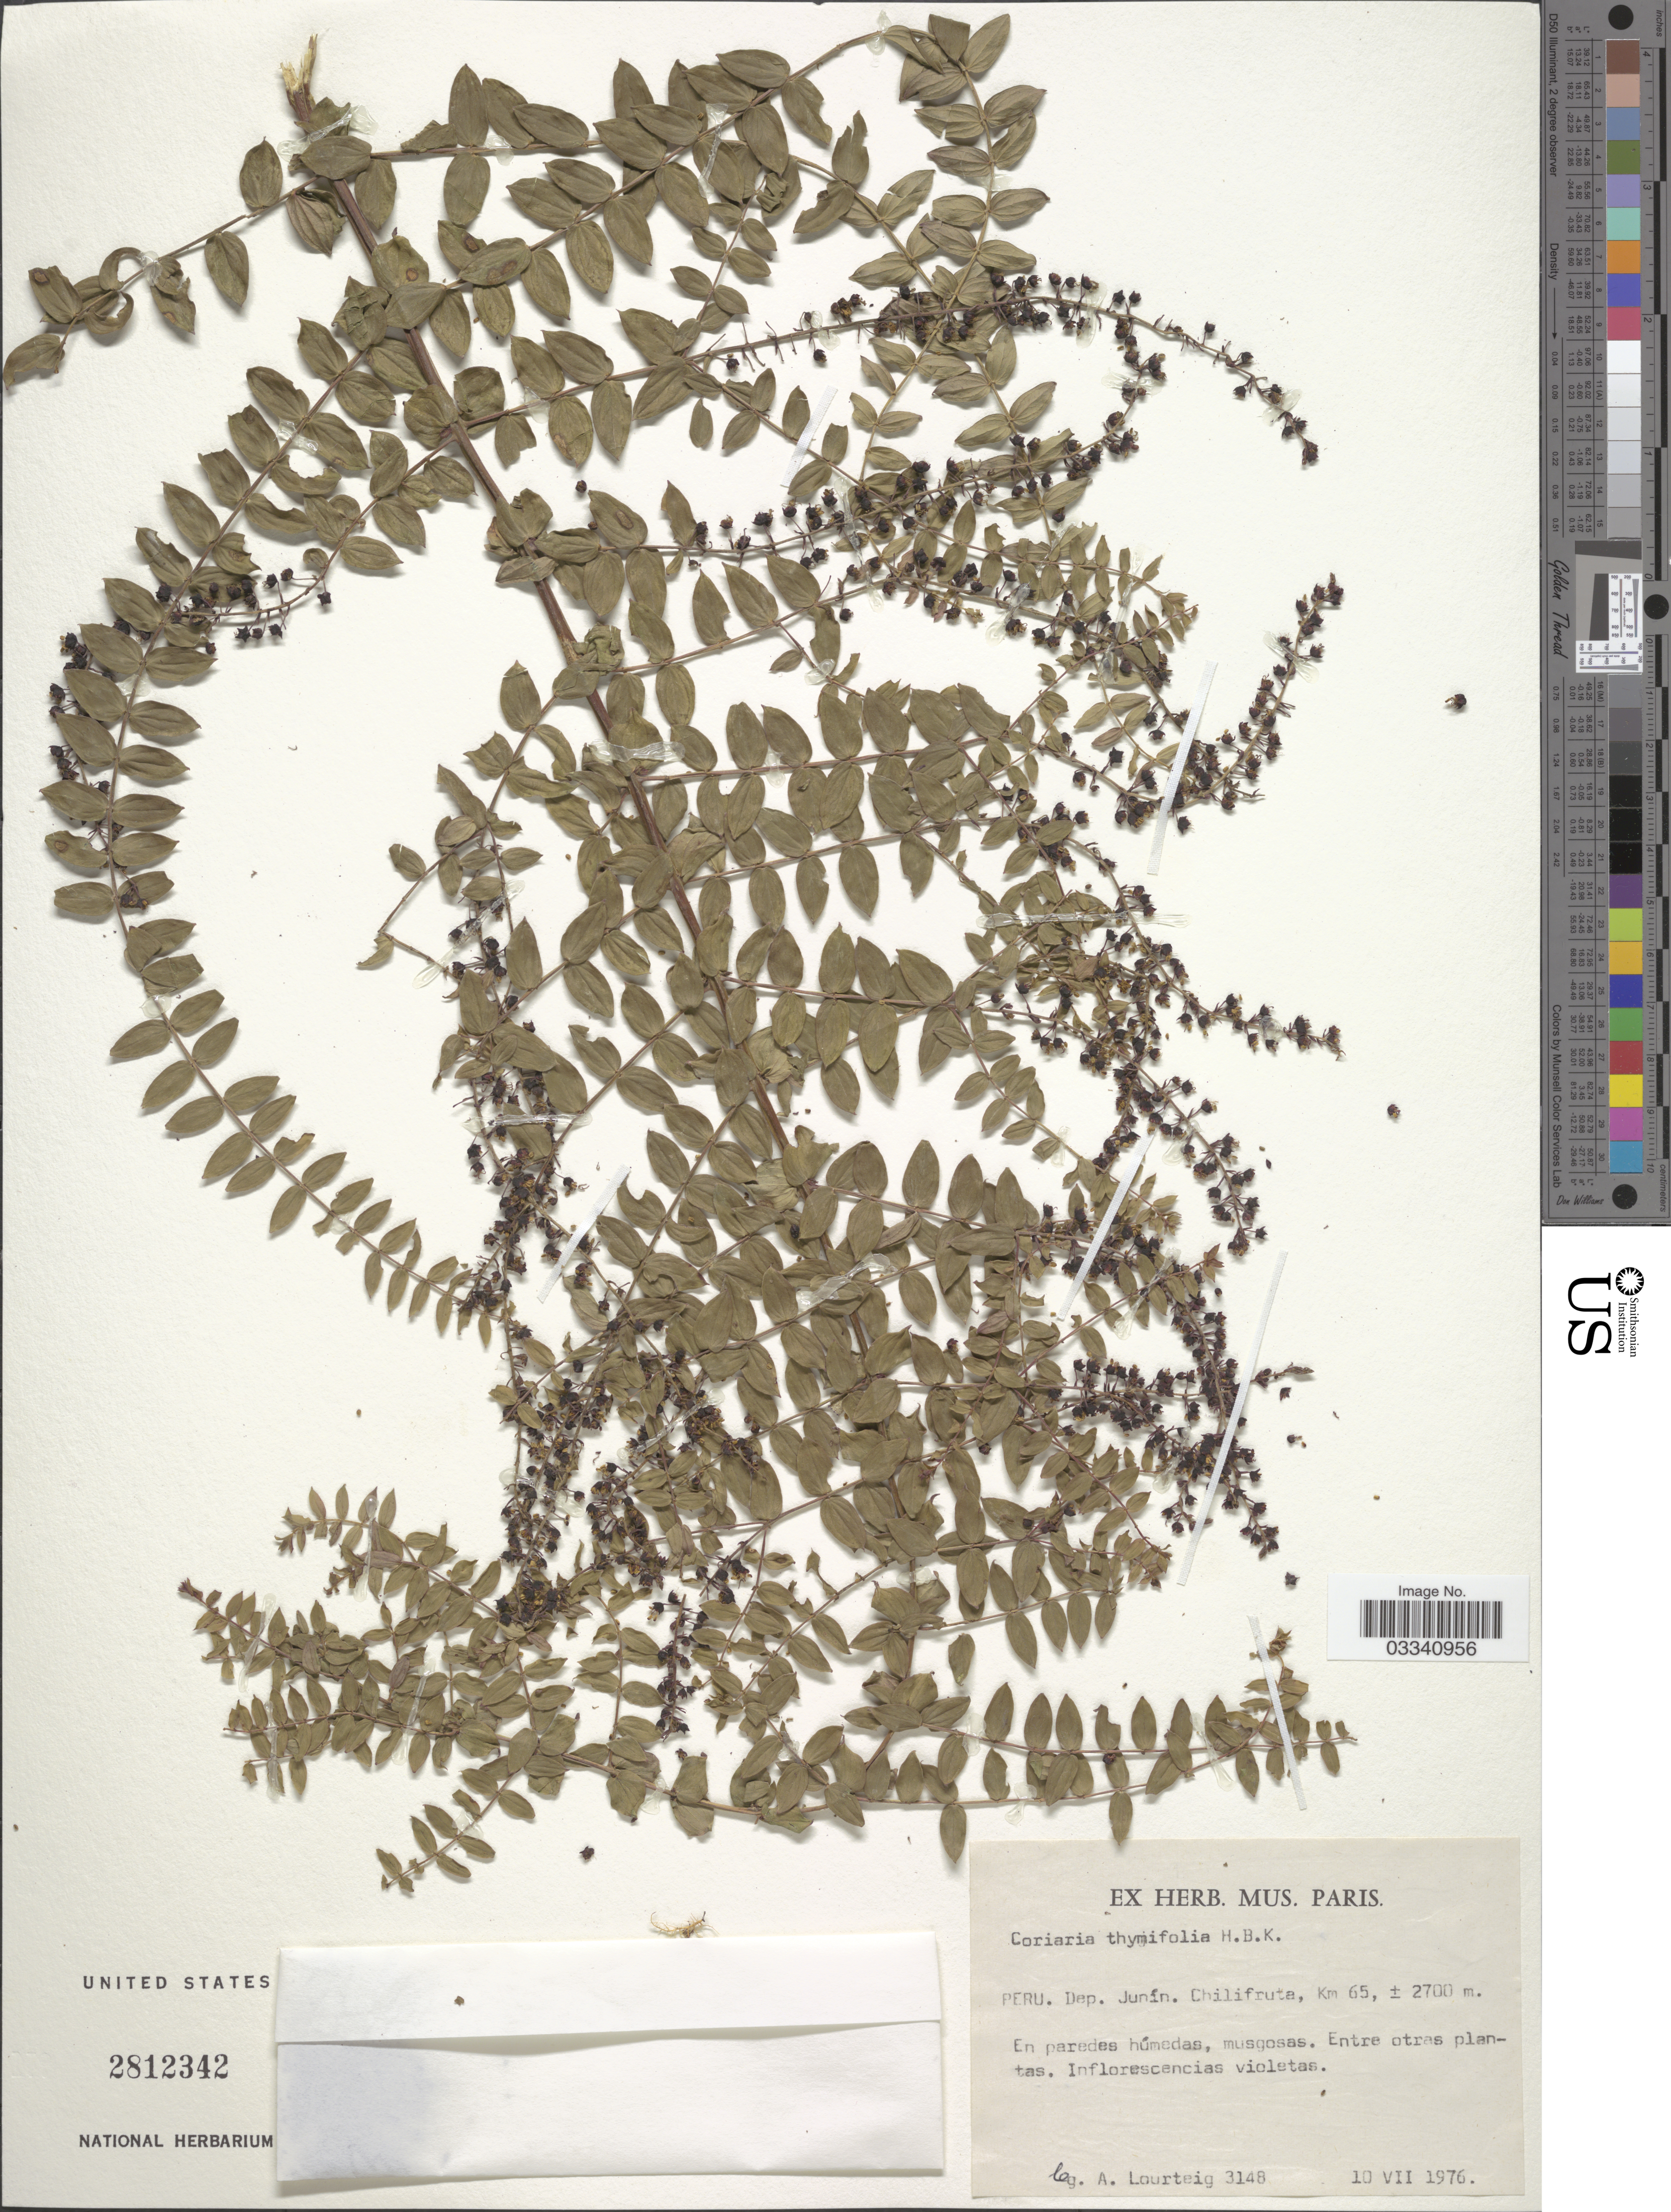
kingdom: Plantae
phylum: Tracheophyta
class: Magnoliopsida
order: Cucurbitales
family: Coriariaceae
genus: Coriaria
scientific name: Coriaria ruscifolia subsp. microphylla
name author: (Poir.) L.E. Skog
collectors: A. Lourteig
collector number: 3148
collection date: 1976-07-10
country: Peru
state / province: Junín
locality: Dep. Junín. Chilifruta, Km 65.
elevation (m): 2700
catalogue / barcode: US 2812342